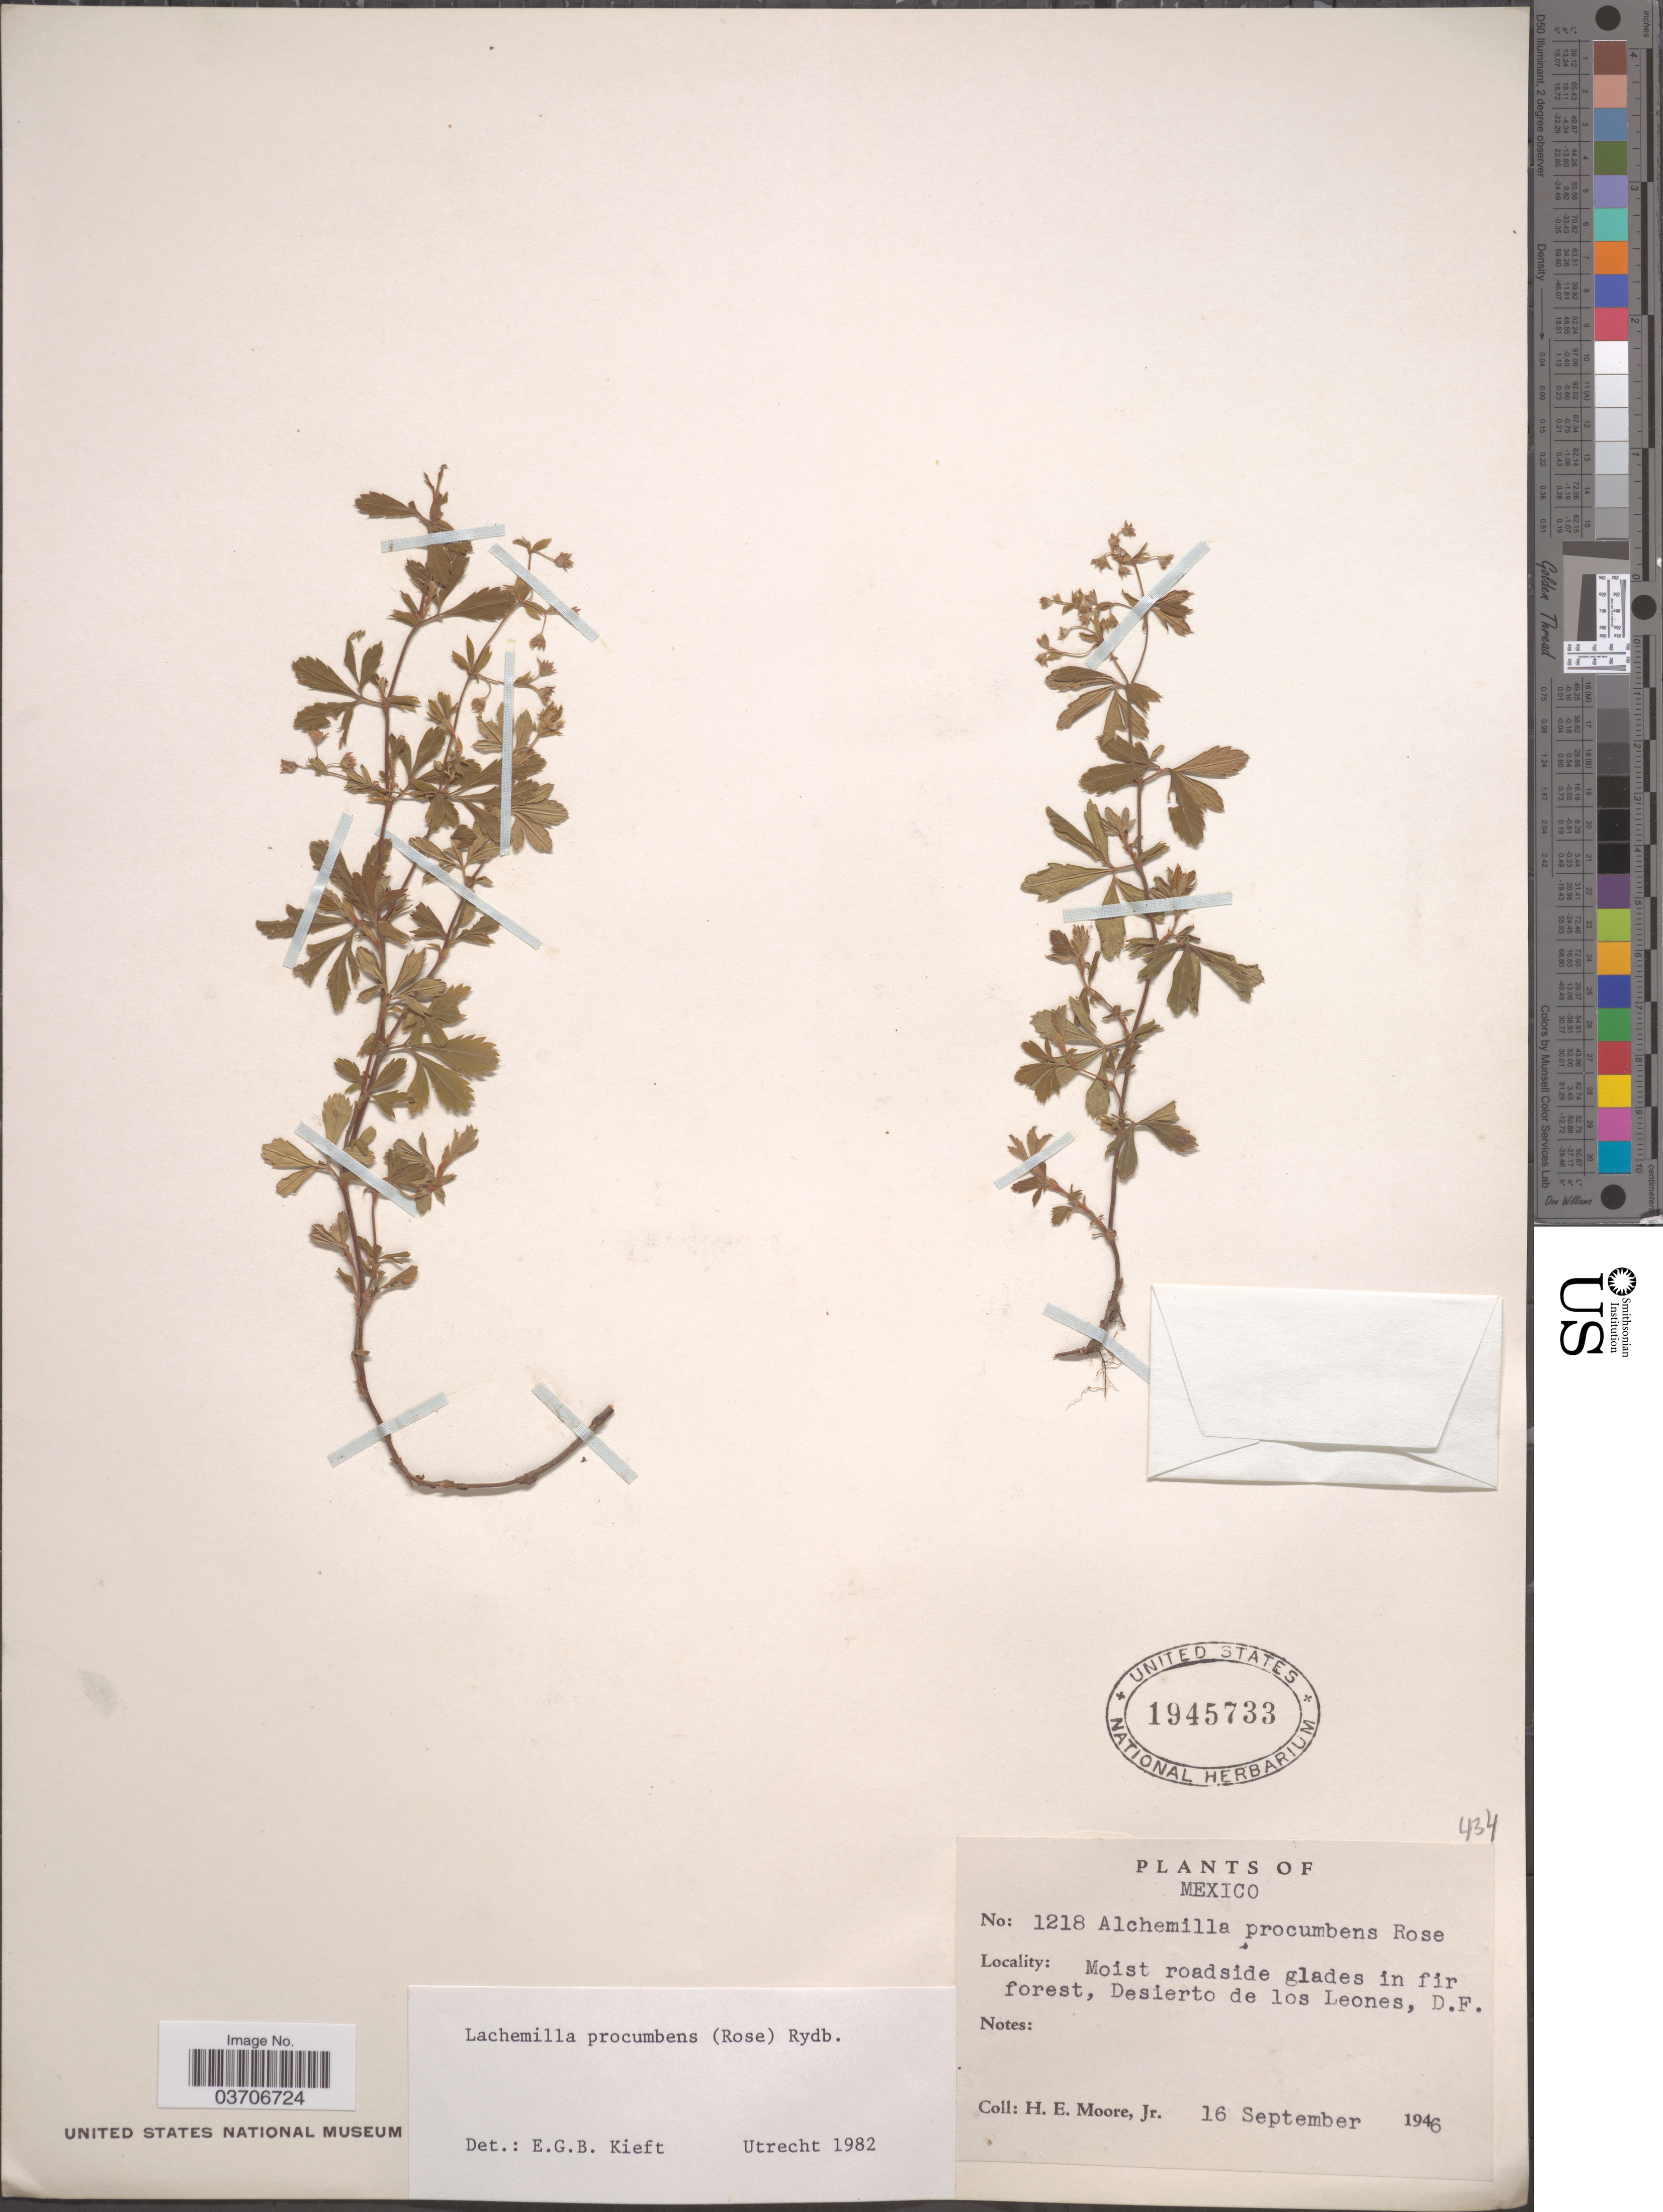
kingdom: Plantae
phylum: Tracheophyta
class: Magnoliopsida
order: Rosales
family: Rosaceae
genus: Lachemilla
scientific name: Lachemilla procumbens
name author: (Rose) Rydb.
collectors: H. Moore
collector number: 1218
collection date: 1946-09-16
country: Mexico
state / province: Distrito Federal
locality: Moist roadside glades in fir forest, Desierto de los Leones.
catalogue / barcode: US 1945733